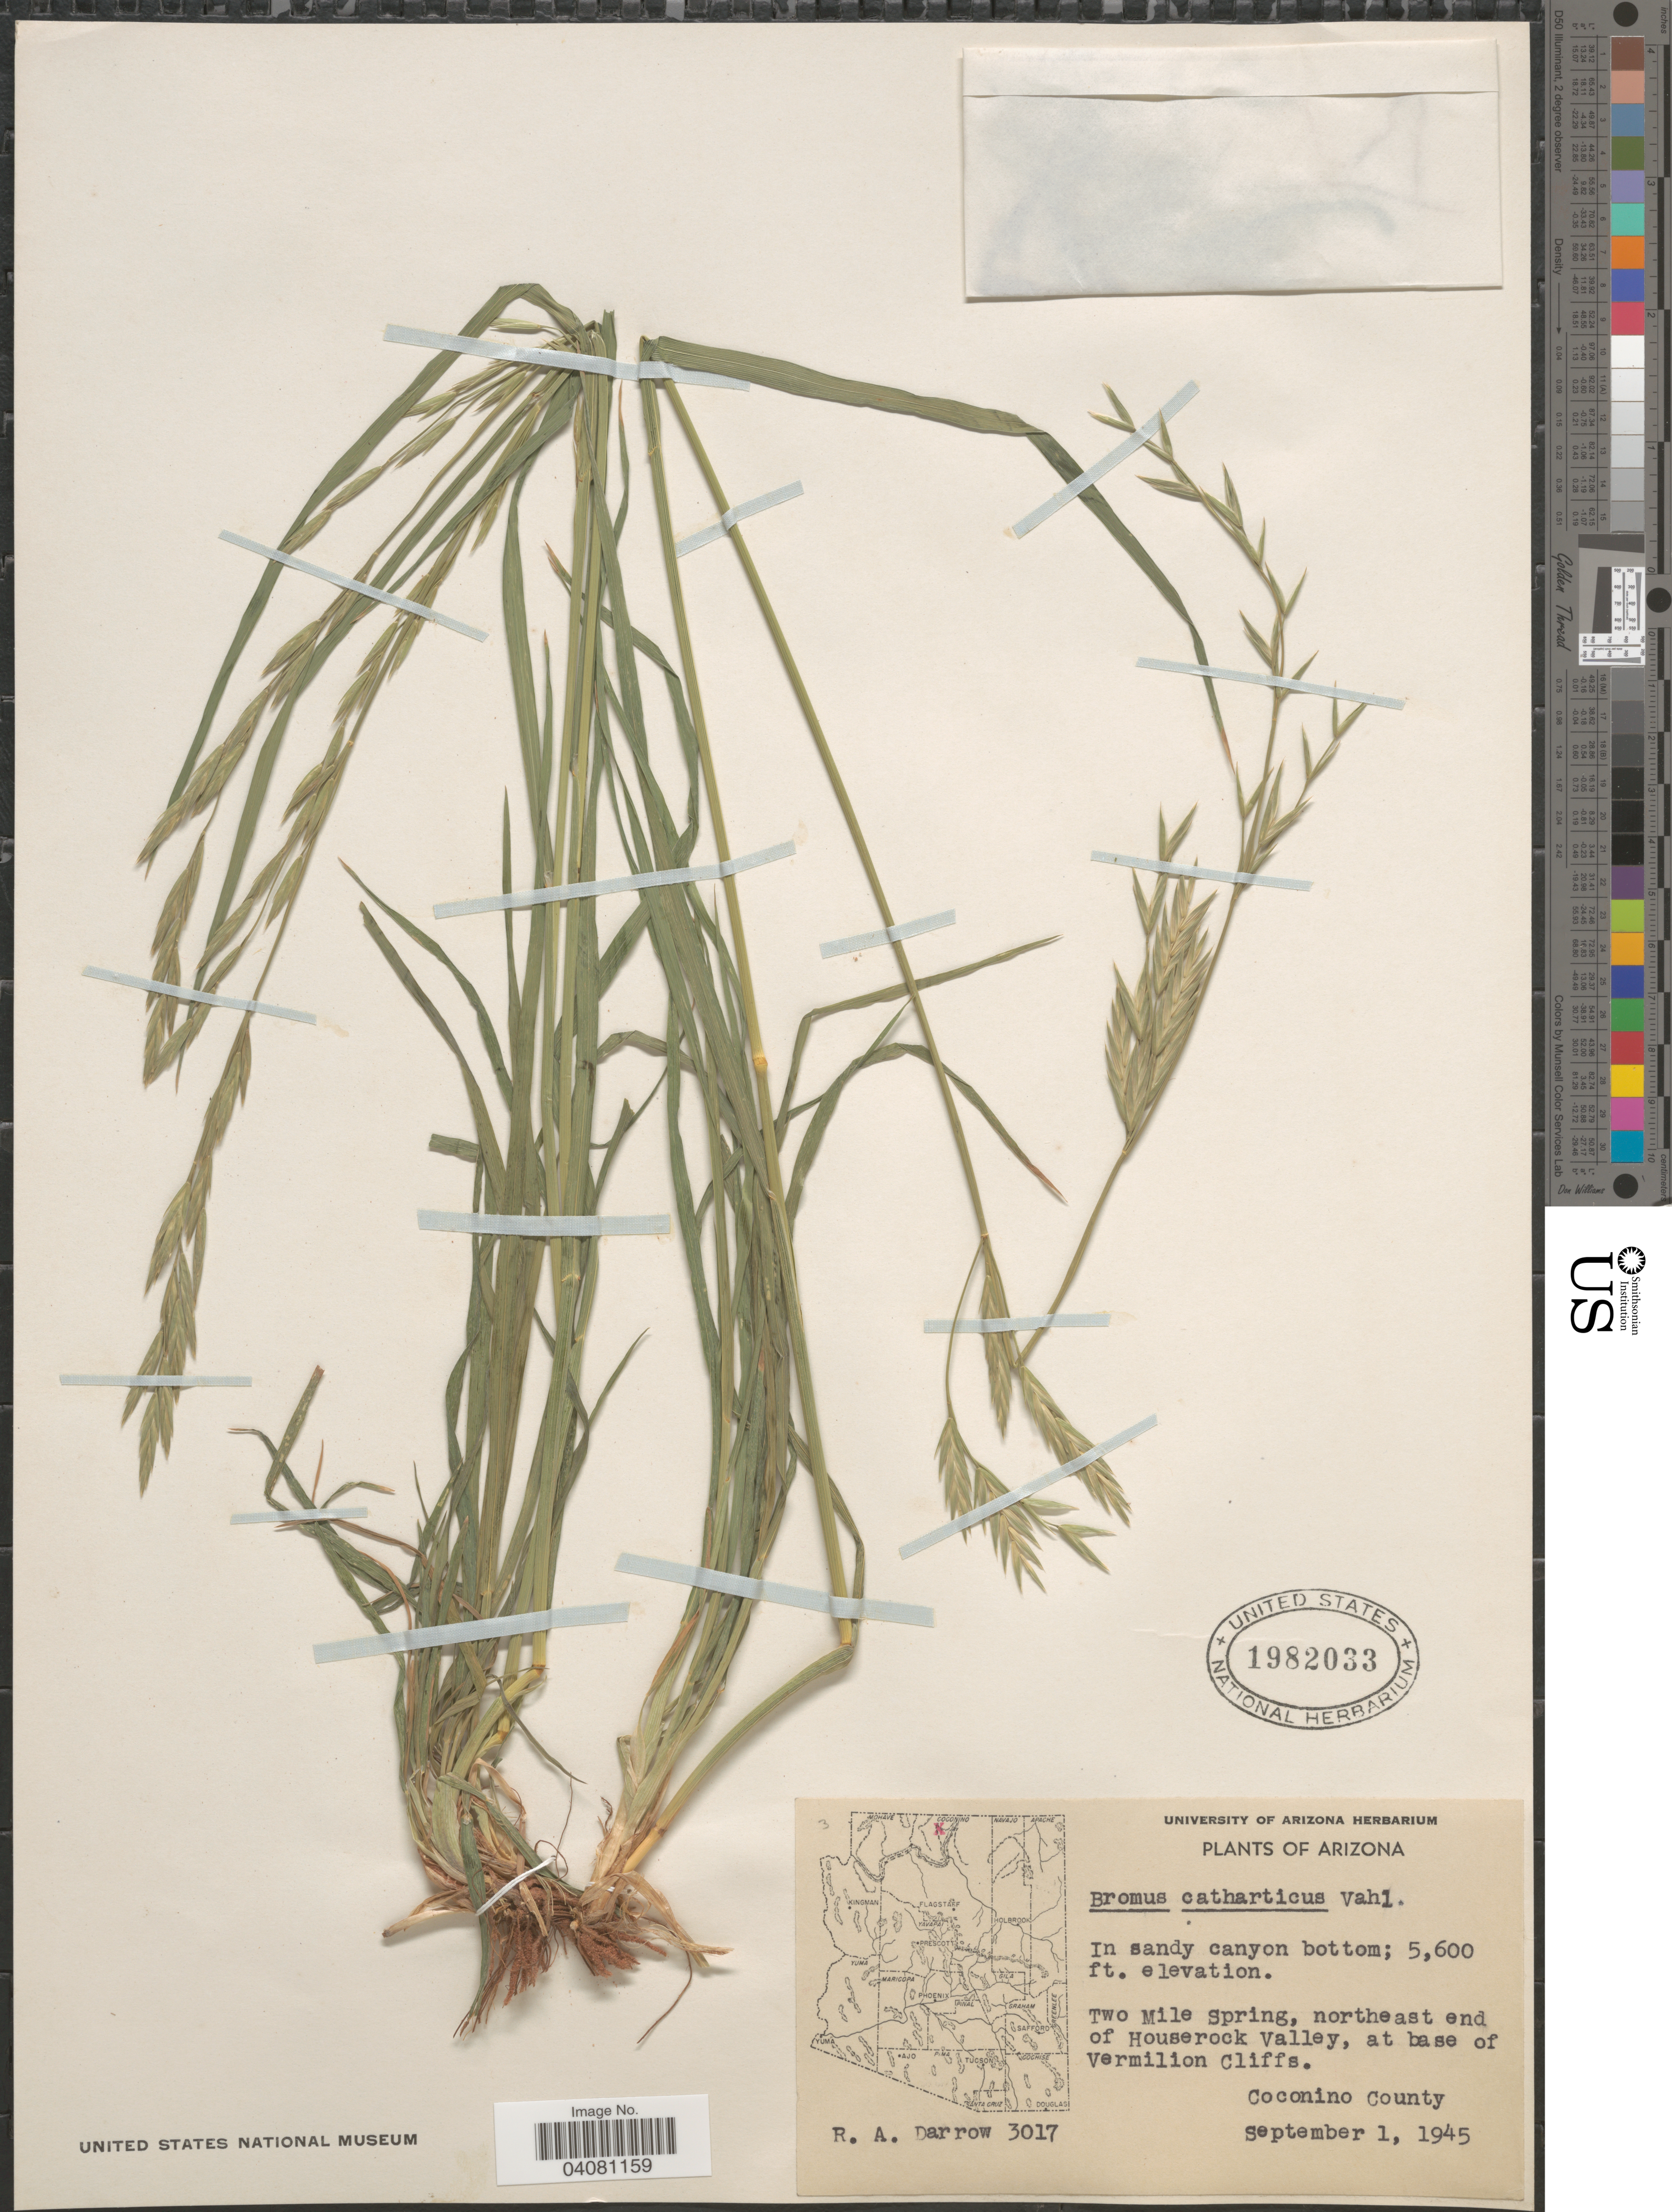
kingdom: Plantae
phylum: Tracheophyta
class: Liliopsida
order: Poales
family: Poaceae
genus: Bromus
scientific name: Bromus catharticus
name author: Vahl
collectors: R. A. Darrow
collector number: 3017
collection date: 1945-09-01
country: United States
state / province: Arizona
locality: In sandy canyon bottom. Two Mile Spring, northeast end of Houserock Valley, at base of Vermilion Cliffs. Coconino County.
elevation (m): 1707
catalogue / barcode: US 1982033